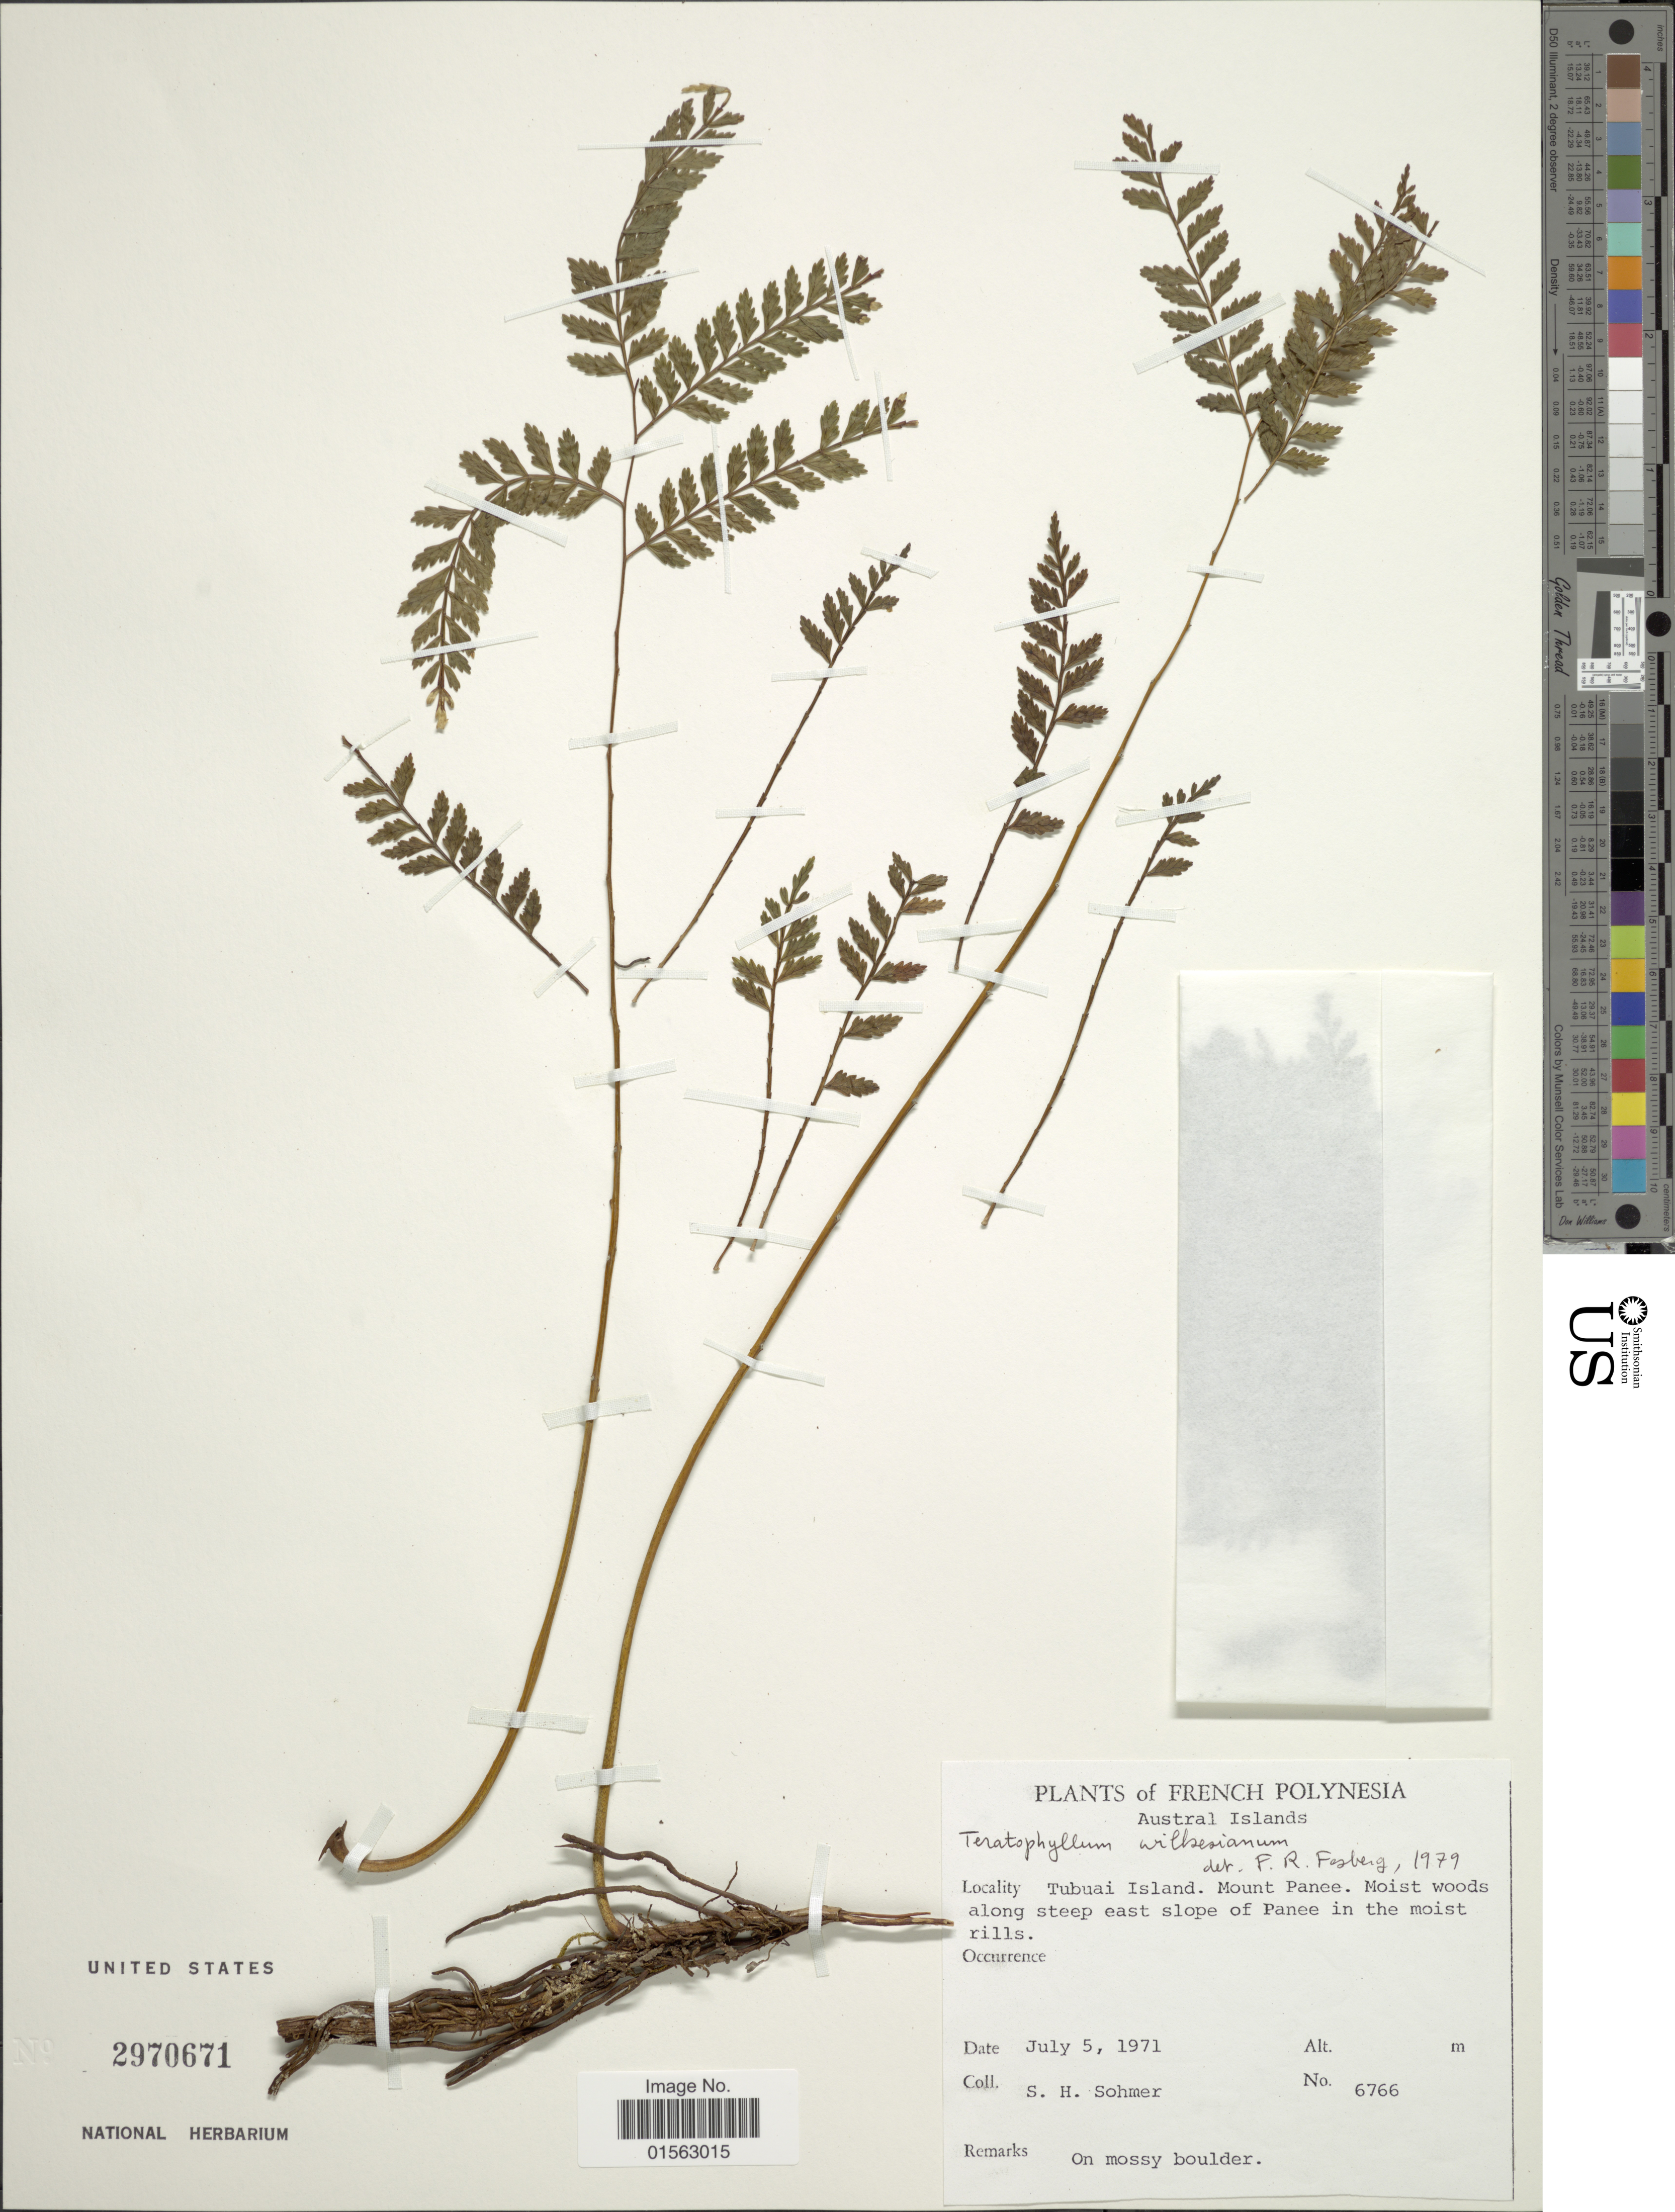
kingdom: Plantae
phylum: Tracheophyta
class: Polypodiopsida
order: Polypodiales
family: Dryopteridaceae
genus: Teratophyllum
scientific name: Teratophyllum wilkesianum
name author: (Brack.) Holttum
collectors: S. H. Sohmer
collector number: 6766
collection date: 1971-07-05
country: French Polynesia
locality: French Polynesia, Austral Islands, Tubuai Island, Mount Panee, moist woods along steep east slope of Panee in the moist rills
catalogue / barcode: US 2970671